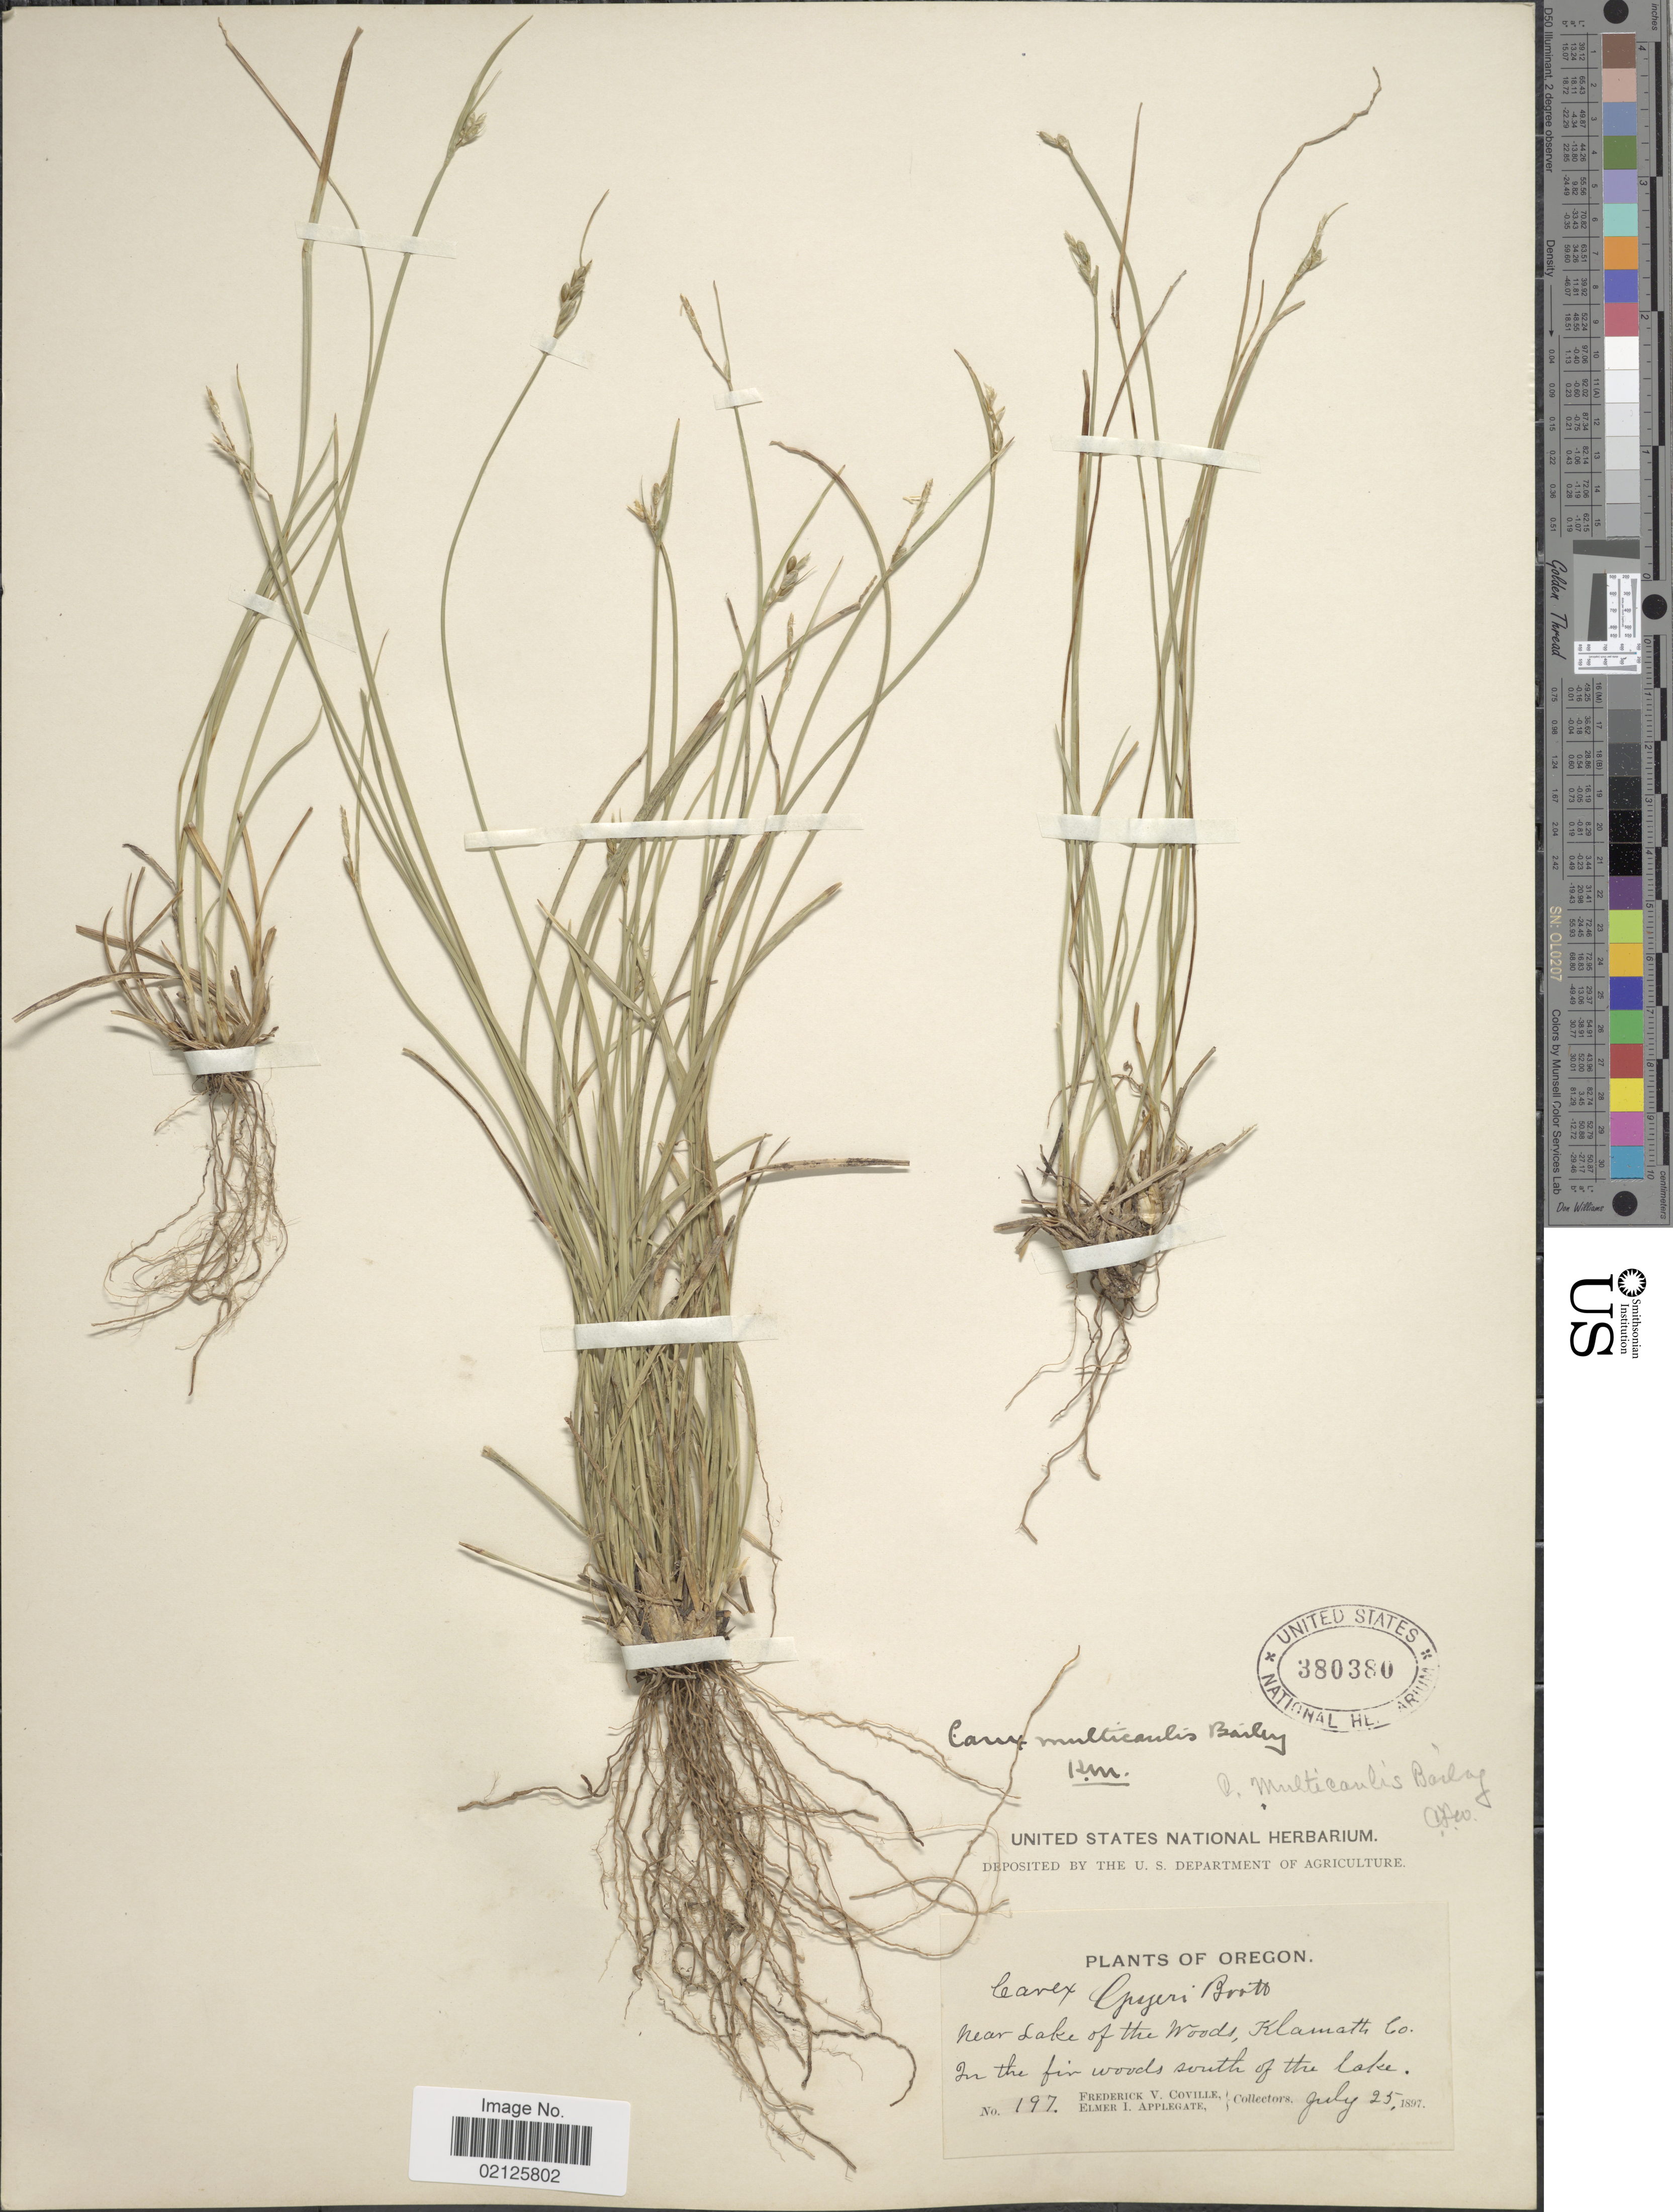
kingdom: Plantae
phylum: Tracheophyta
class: Liliopsida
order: Poales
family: Cyperaceae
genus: Carex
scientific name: Carex multicaulis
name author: L.H. Bailey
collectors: F. V. Coville & E. I. Applegate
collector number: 197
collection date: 1897-07-25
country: United States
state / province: Oregon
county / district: Klamath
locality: Near Lake of the Woods, Klamath Co. In the fir woods south of the lake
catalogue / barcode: US 380380